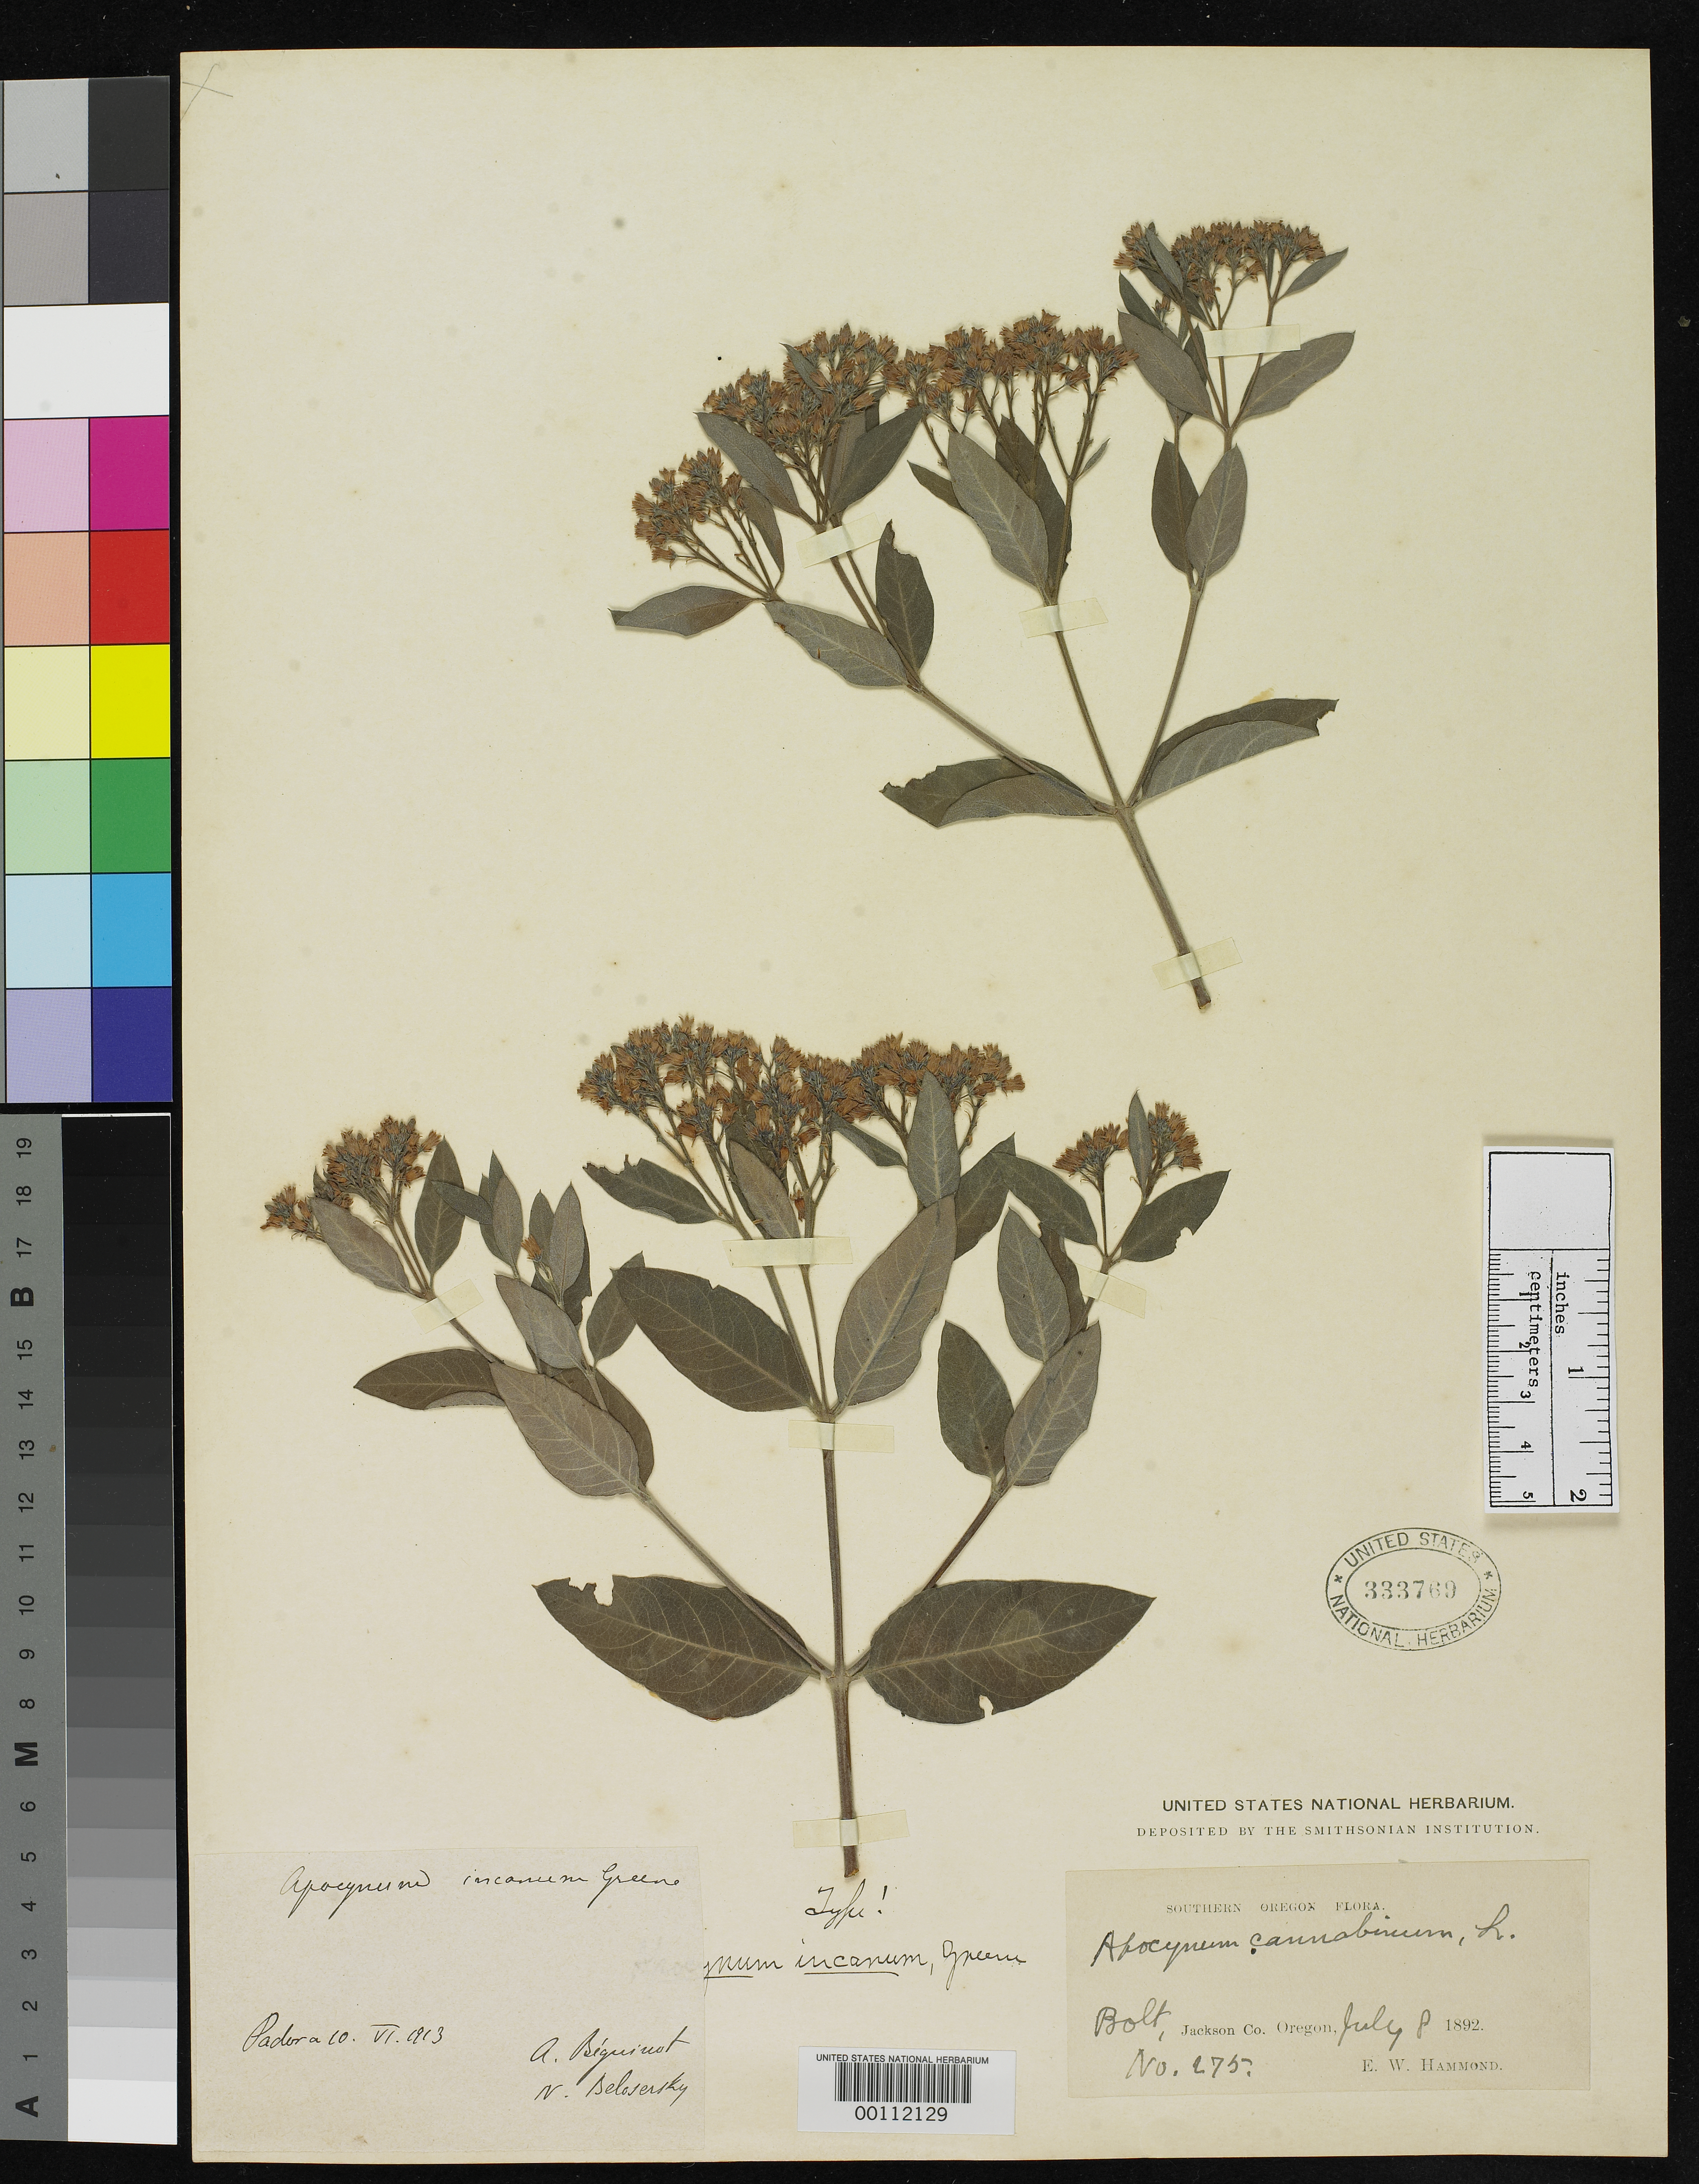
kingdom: Plantae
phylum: Tracheophyta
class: Magnoliopsida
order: Gentianales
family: Apocynaceae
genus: Apocynum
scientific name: Apocynum incanum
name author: Greene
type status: Holotype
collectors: E. Hammond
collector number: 275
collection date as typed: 08 Jul 1892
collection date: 1892-07-08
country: United States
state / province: Oregon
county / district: Jackson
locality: Bolt.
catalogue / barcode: US 333769